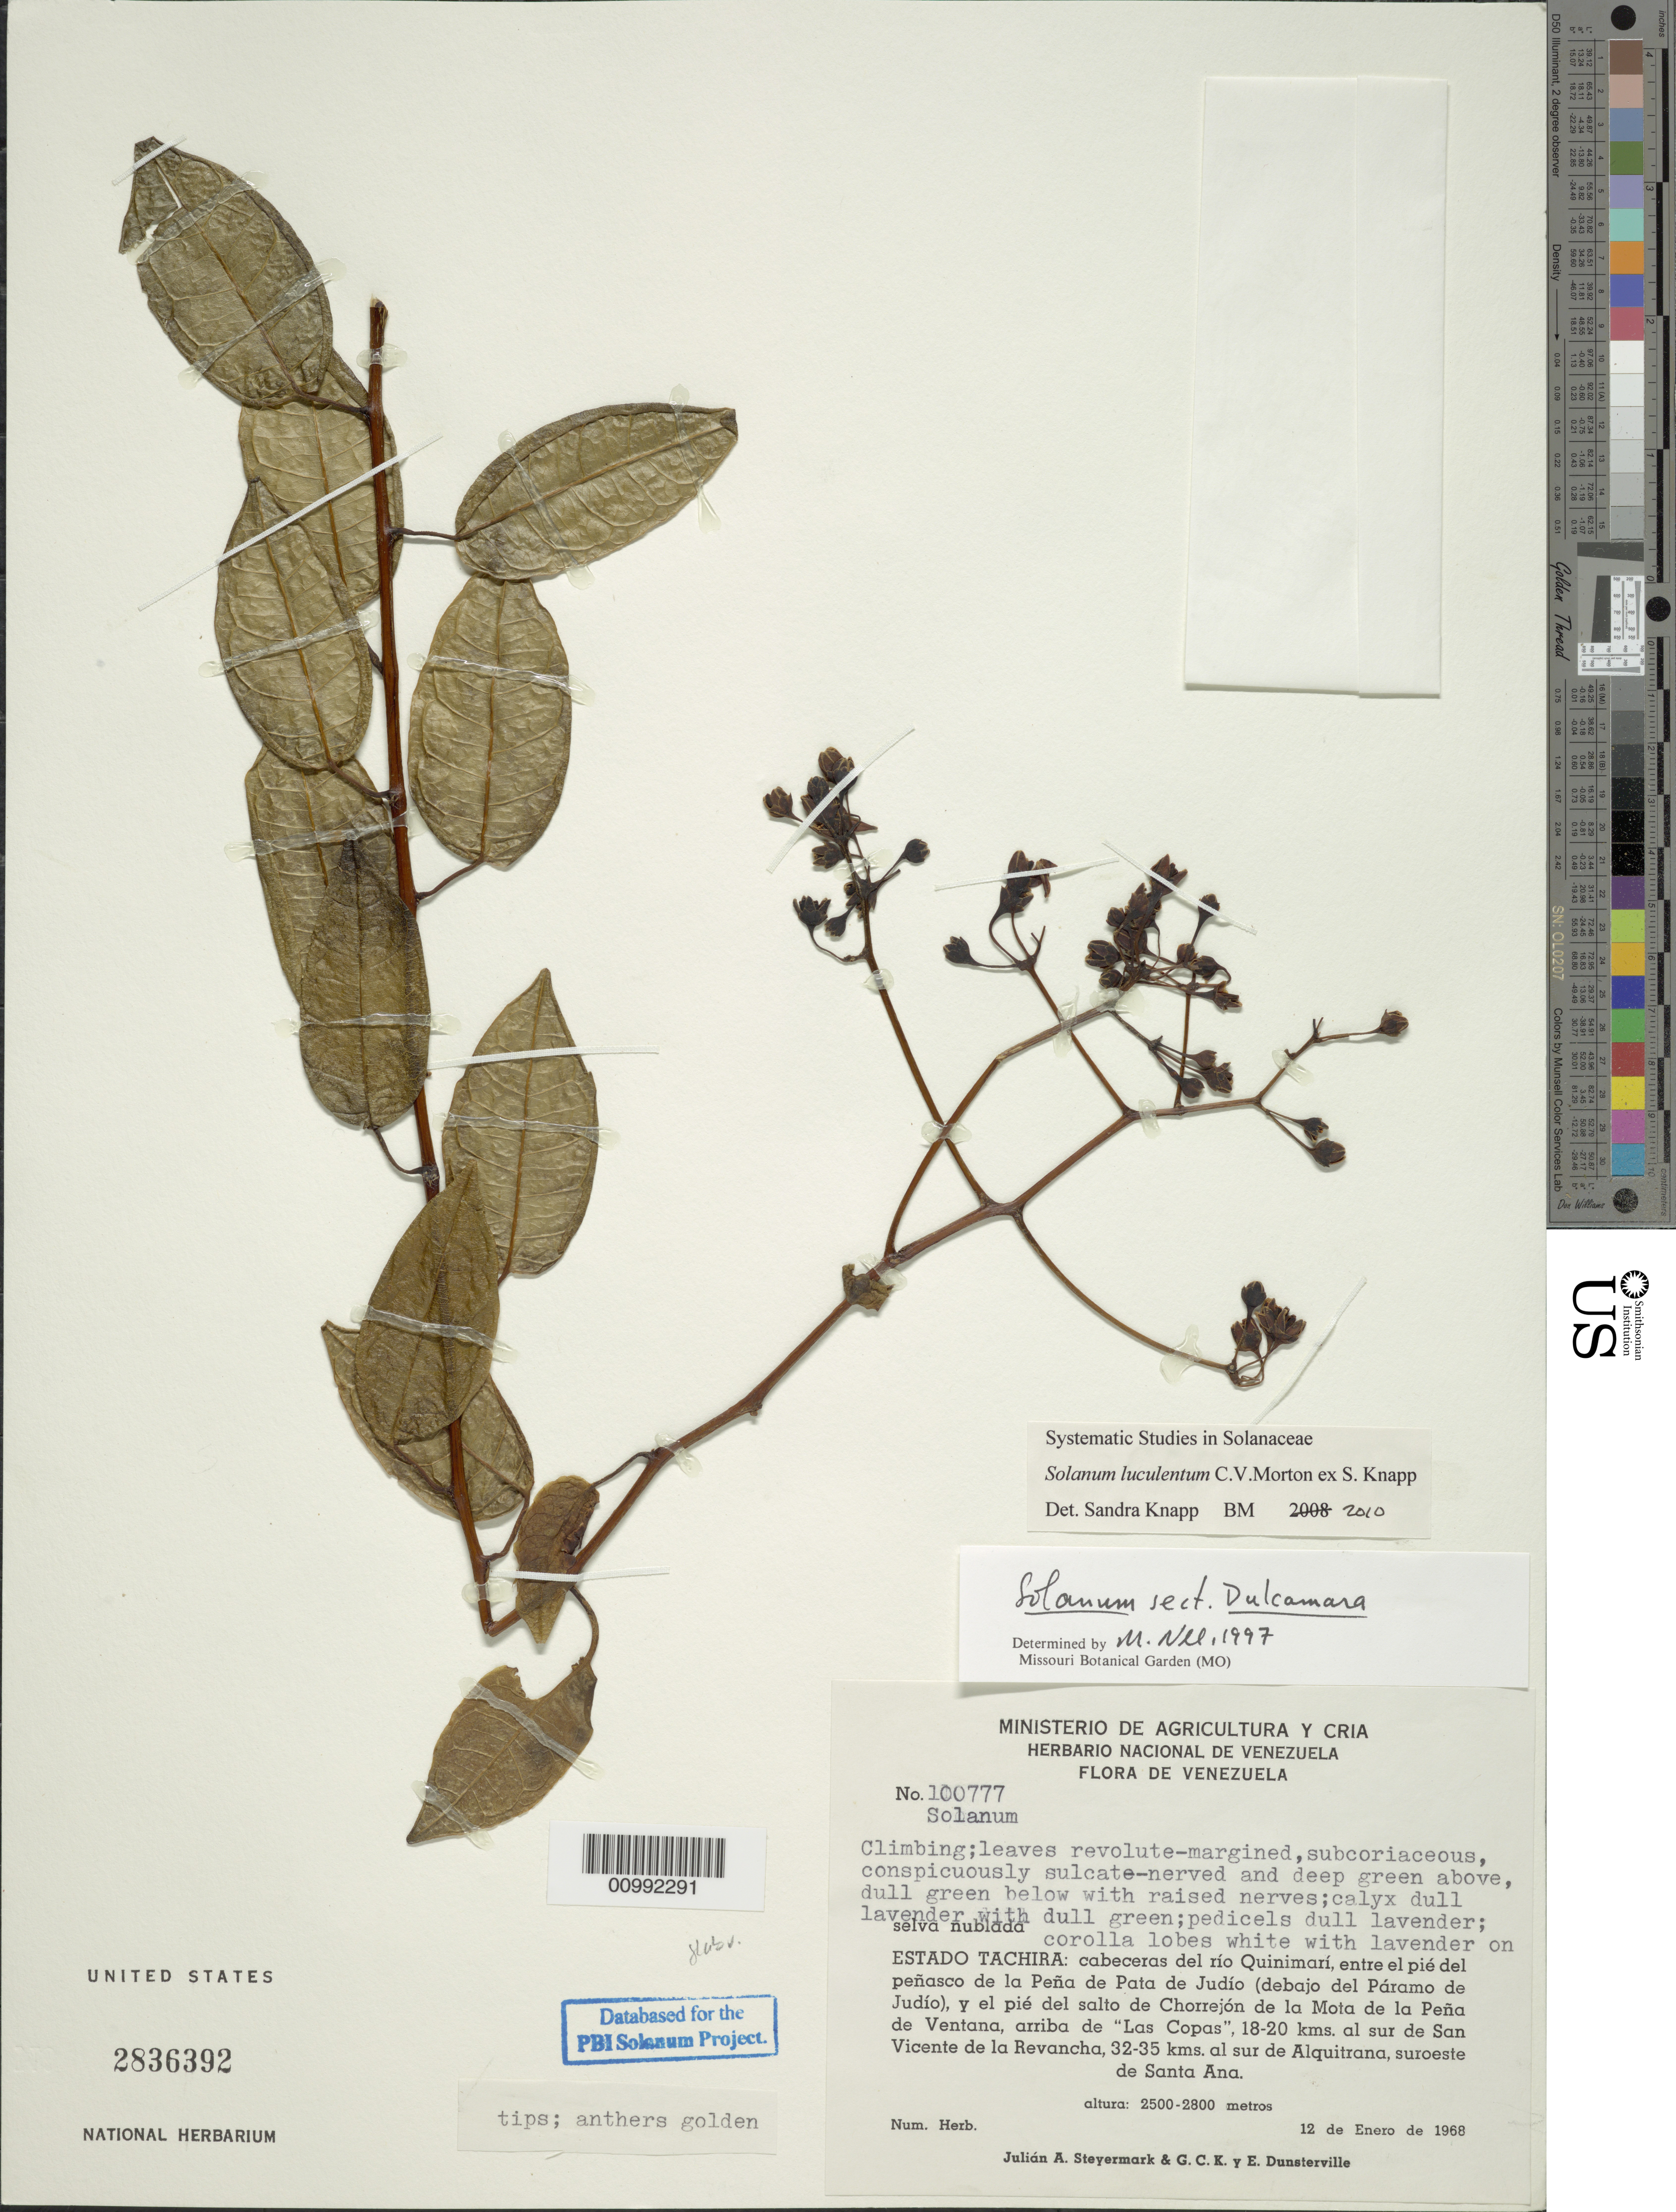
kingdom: Plantae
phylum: Tracheophyta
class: Magnoliopsida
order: Solanales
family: Solanaceae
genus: Solanum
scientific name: Solanum luculentum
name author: S. Knapp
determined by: Knapp, S. D.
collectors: J. Steyermark, C. Dunsterville & E. Dunsterville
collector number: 100777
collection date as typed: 12 Jan 1968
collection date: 1968-01-12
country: Venezuela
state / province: Tachira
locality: cabeceras del Río Quinimari, entre el pié del peñasco de la Peña de Pata de Judio (debajo del páramo del Judio), y el pié del salto de Chorrejón de la Mota de la Peña de Ventana, arriba de LAs Copas, 18-20 kms al sur de San Vicente de la Revancha, 32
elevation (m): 2500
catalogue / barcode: US 2836392